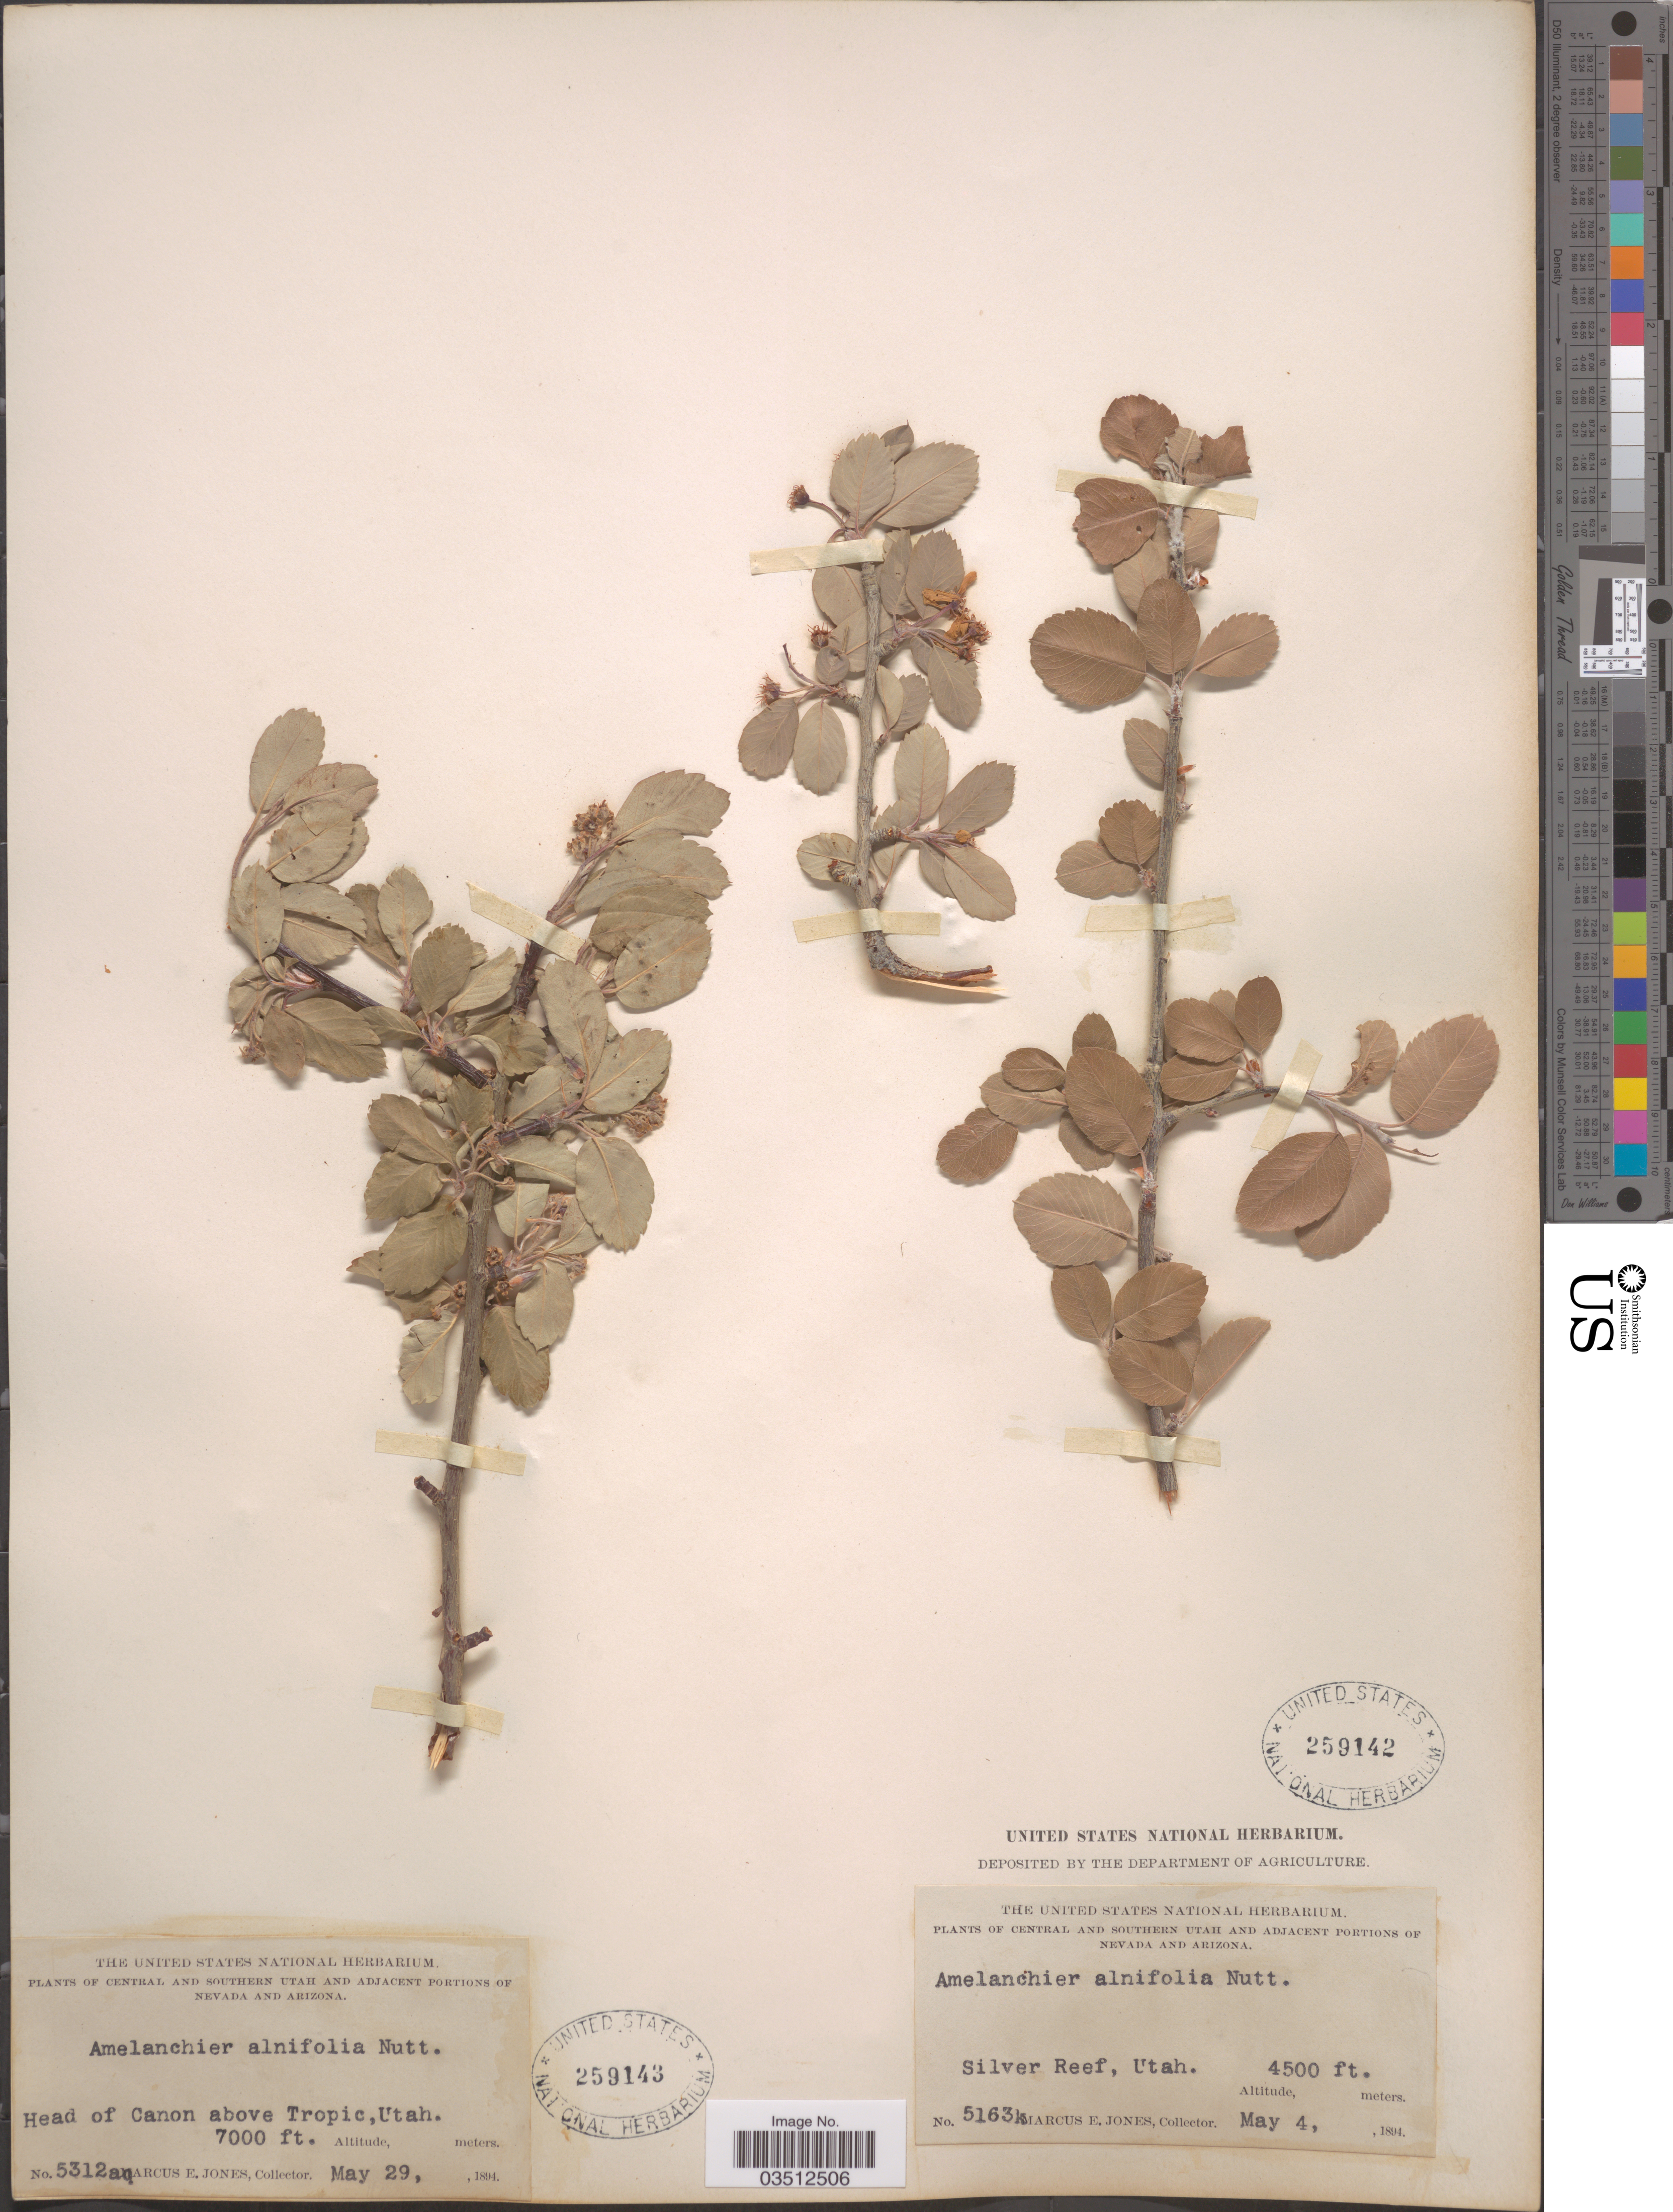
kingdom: Plantae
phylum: Tracheophyta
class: Magnoliopsida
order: Rosales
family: Rosaceae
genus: Amelanchier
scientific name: Amelanchier prunifolia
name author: Greene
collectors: M. E. Jones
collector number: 5163k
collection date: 1894-05-04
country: United States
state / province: Utah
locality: Central and Southern Utah. Silver Reef.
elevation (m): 1372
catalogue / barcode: US 259142